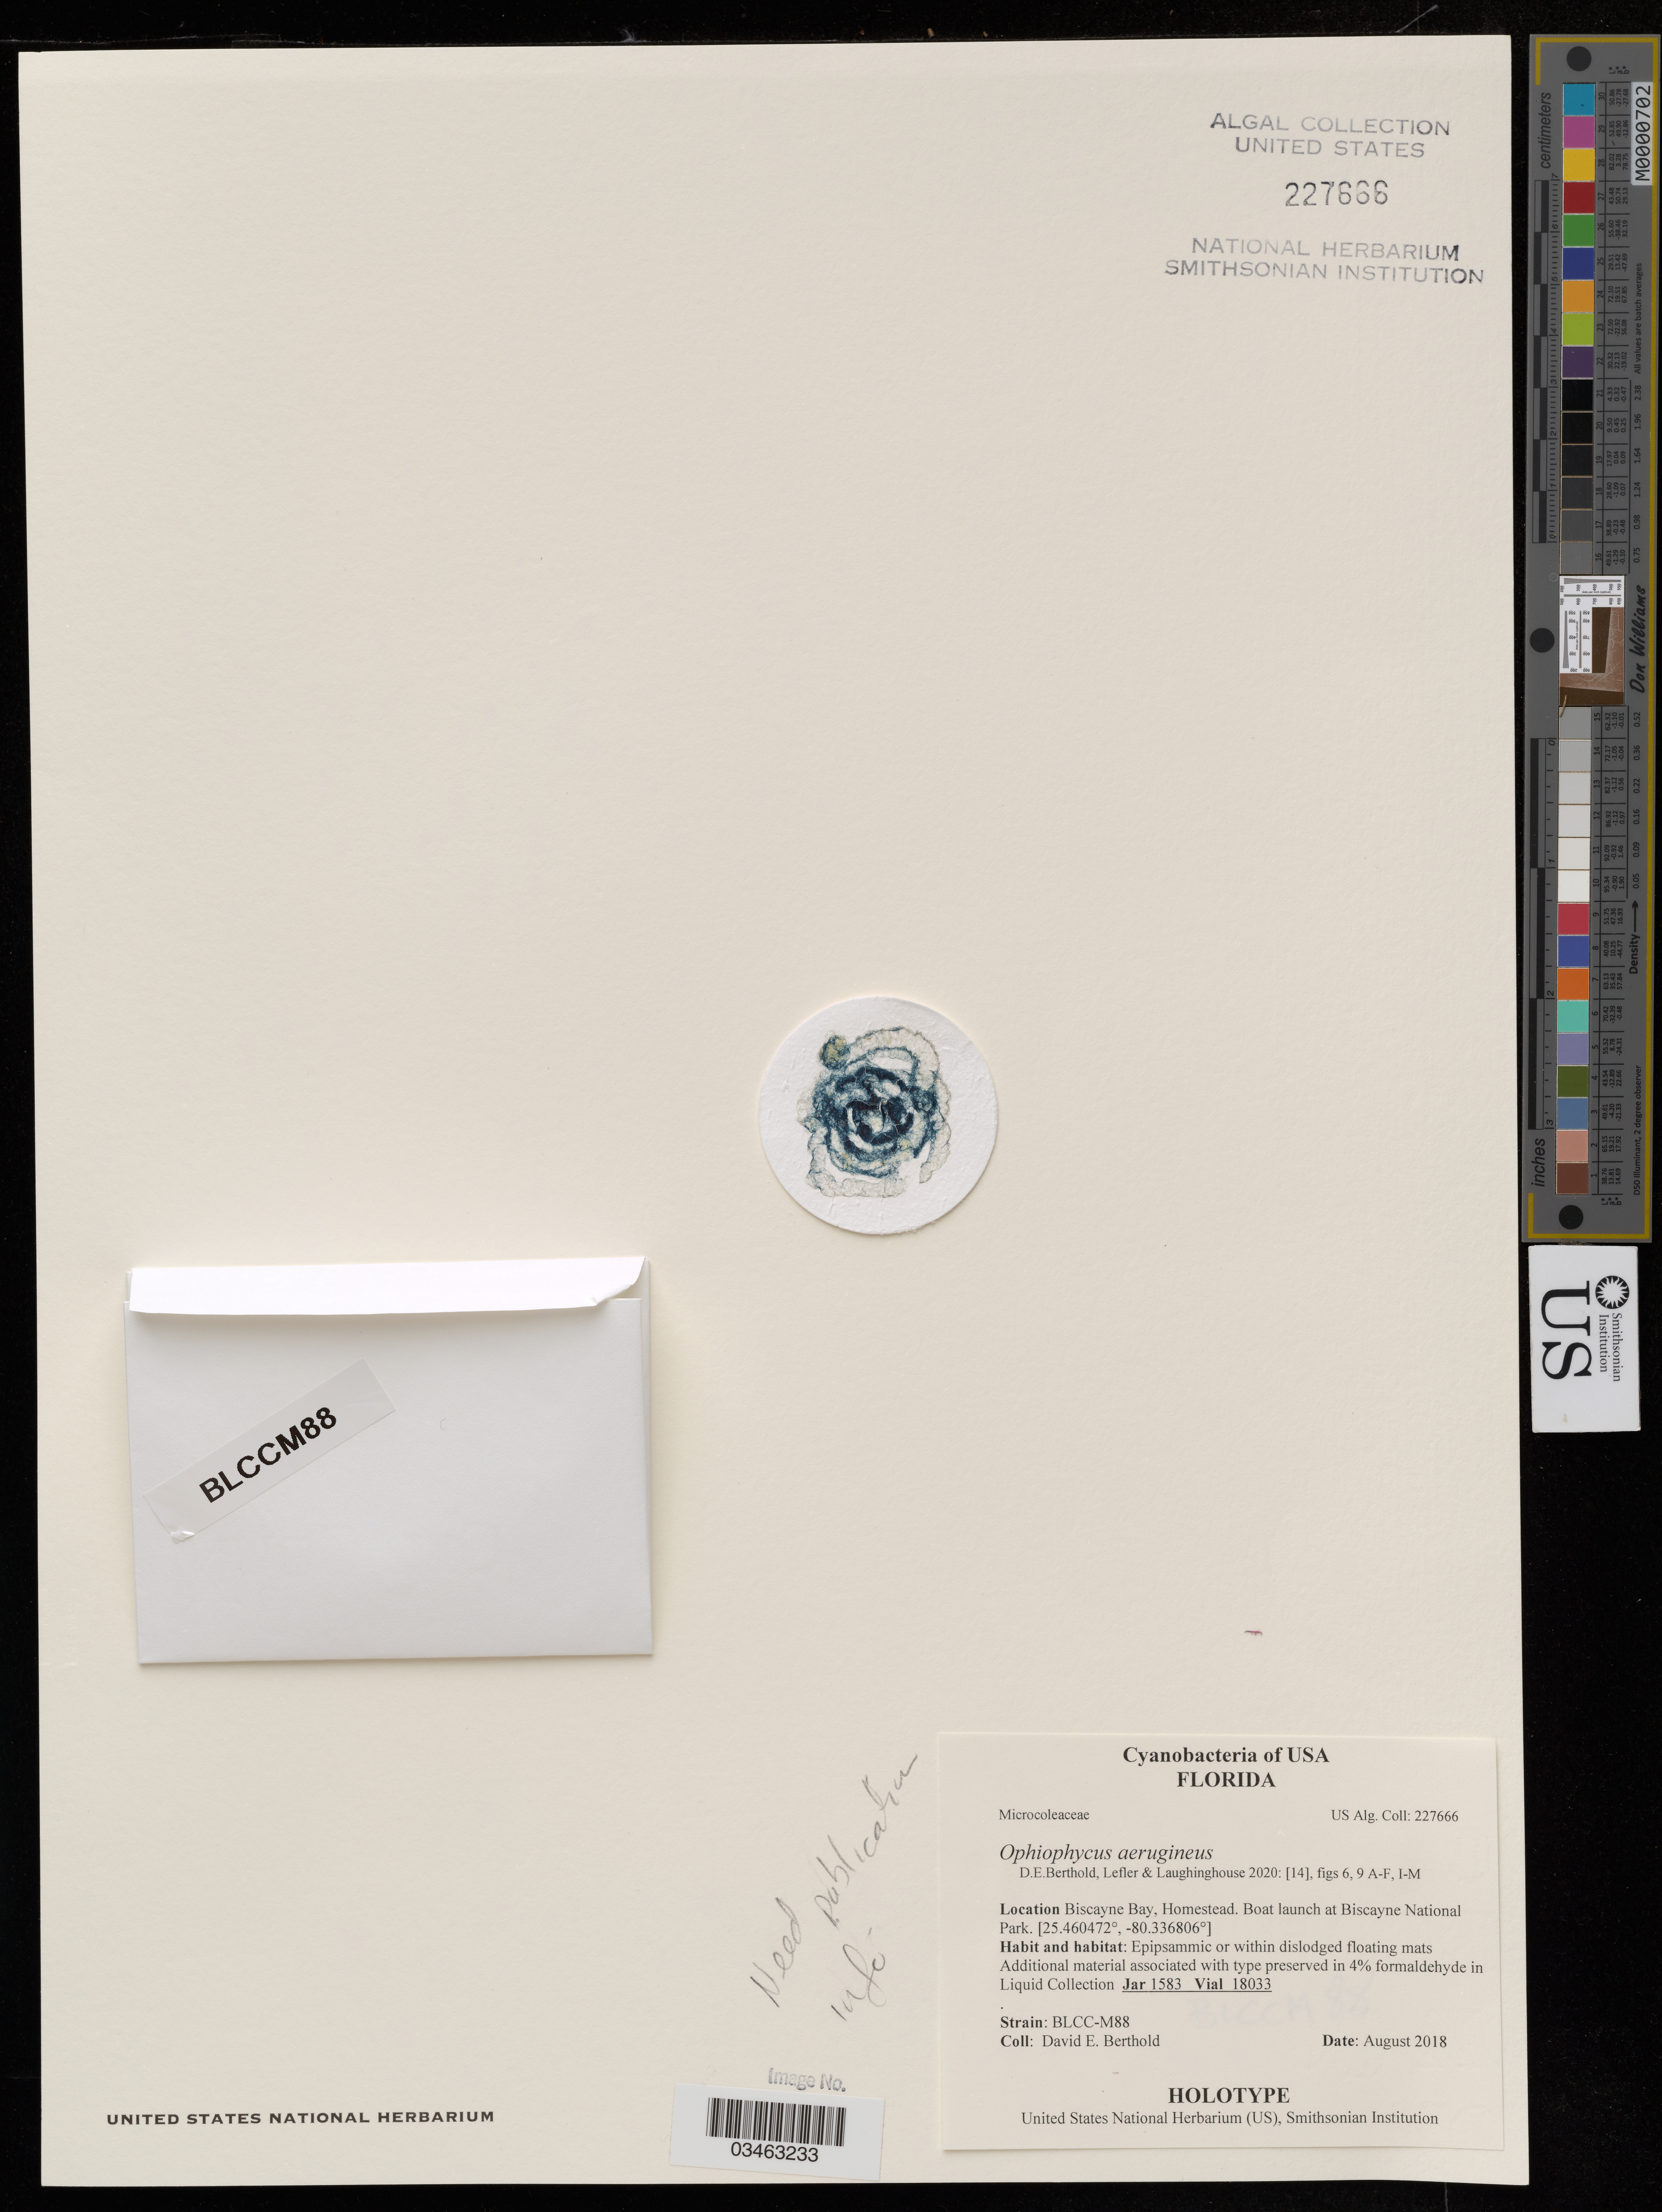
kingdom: Bacteria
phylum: Cyanobacteria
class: Cyanobacteriia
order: Cyanobacteriales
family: Microcoleaceae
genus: Ophiophycus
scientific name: Ophiophycus aerugineus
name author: D.E. Berthold et al.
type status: Holotype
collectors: D. Berthold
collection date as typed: August 2018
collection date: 2018-08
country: United States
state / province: Florida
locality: Boat launch in Biscayne National Park, Biscayne Bay, Homestead.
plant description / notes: Strain BLCC-M88.; Additional material associated with type preserved in 4% formaldehyde in Liquid Collection.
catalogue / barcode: US 227666